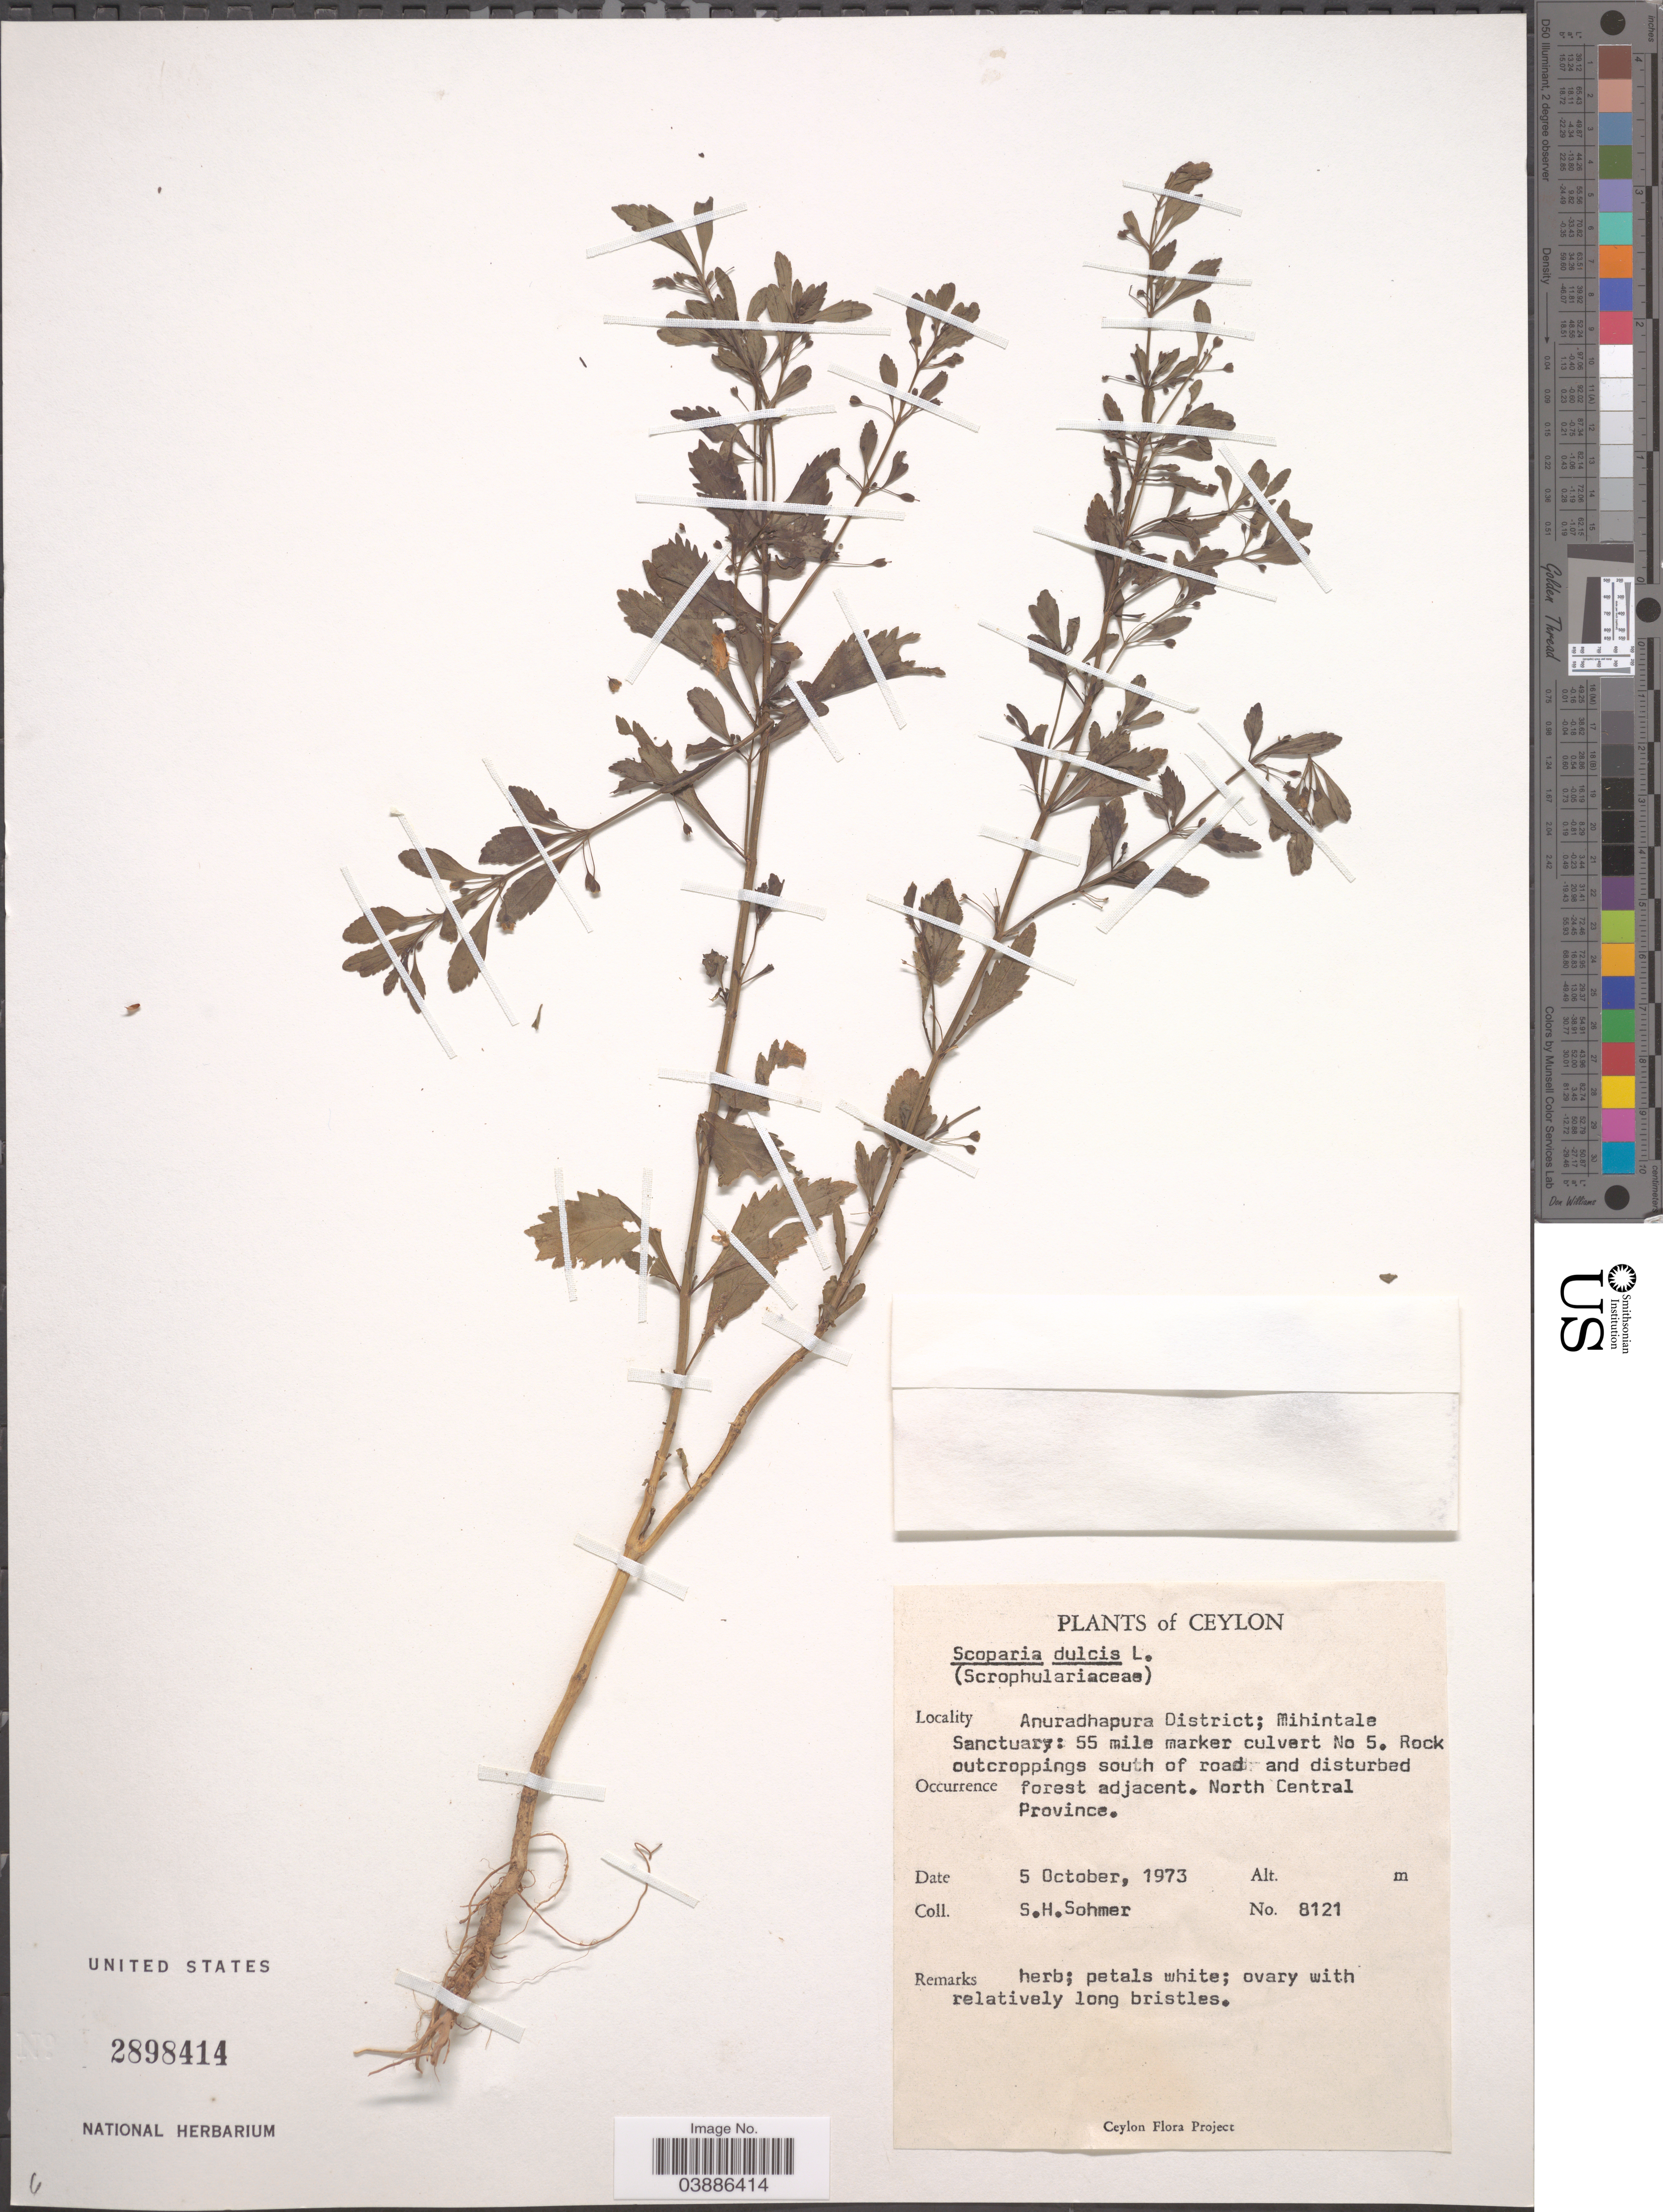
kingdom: Plantae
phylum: Tracheophyta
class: Magnoliopsida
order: Lamiales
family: Plantaginaceae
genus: Scoparia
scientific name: Scoparia dulcis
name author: L.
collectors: S. H. Sohmer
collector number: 8121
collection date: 1973-10-05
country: Sri Lanka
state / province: North Central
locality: Ceylon. Anuradhapura District; Mihintale Sanctuary: 55 mile marker culvert No 5. Rock outcroppings south of road and disturbed forest adjacent. North Central Province.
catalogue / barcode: US 2898414